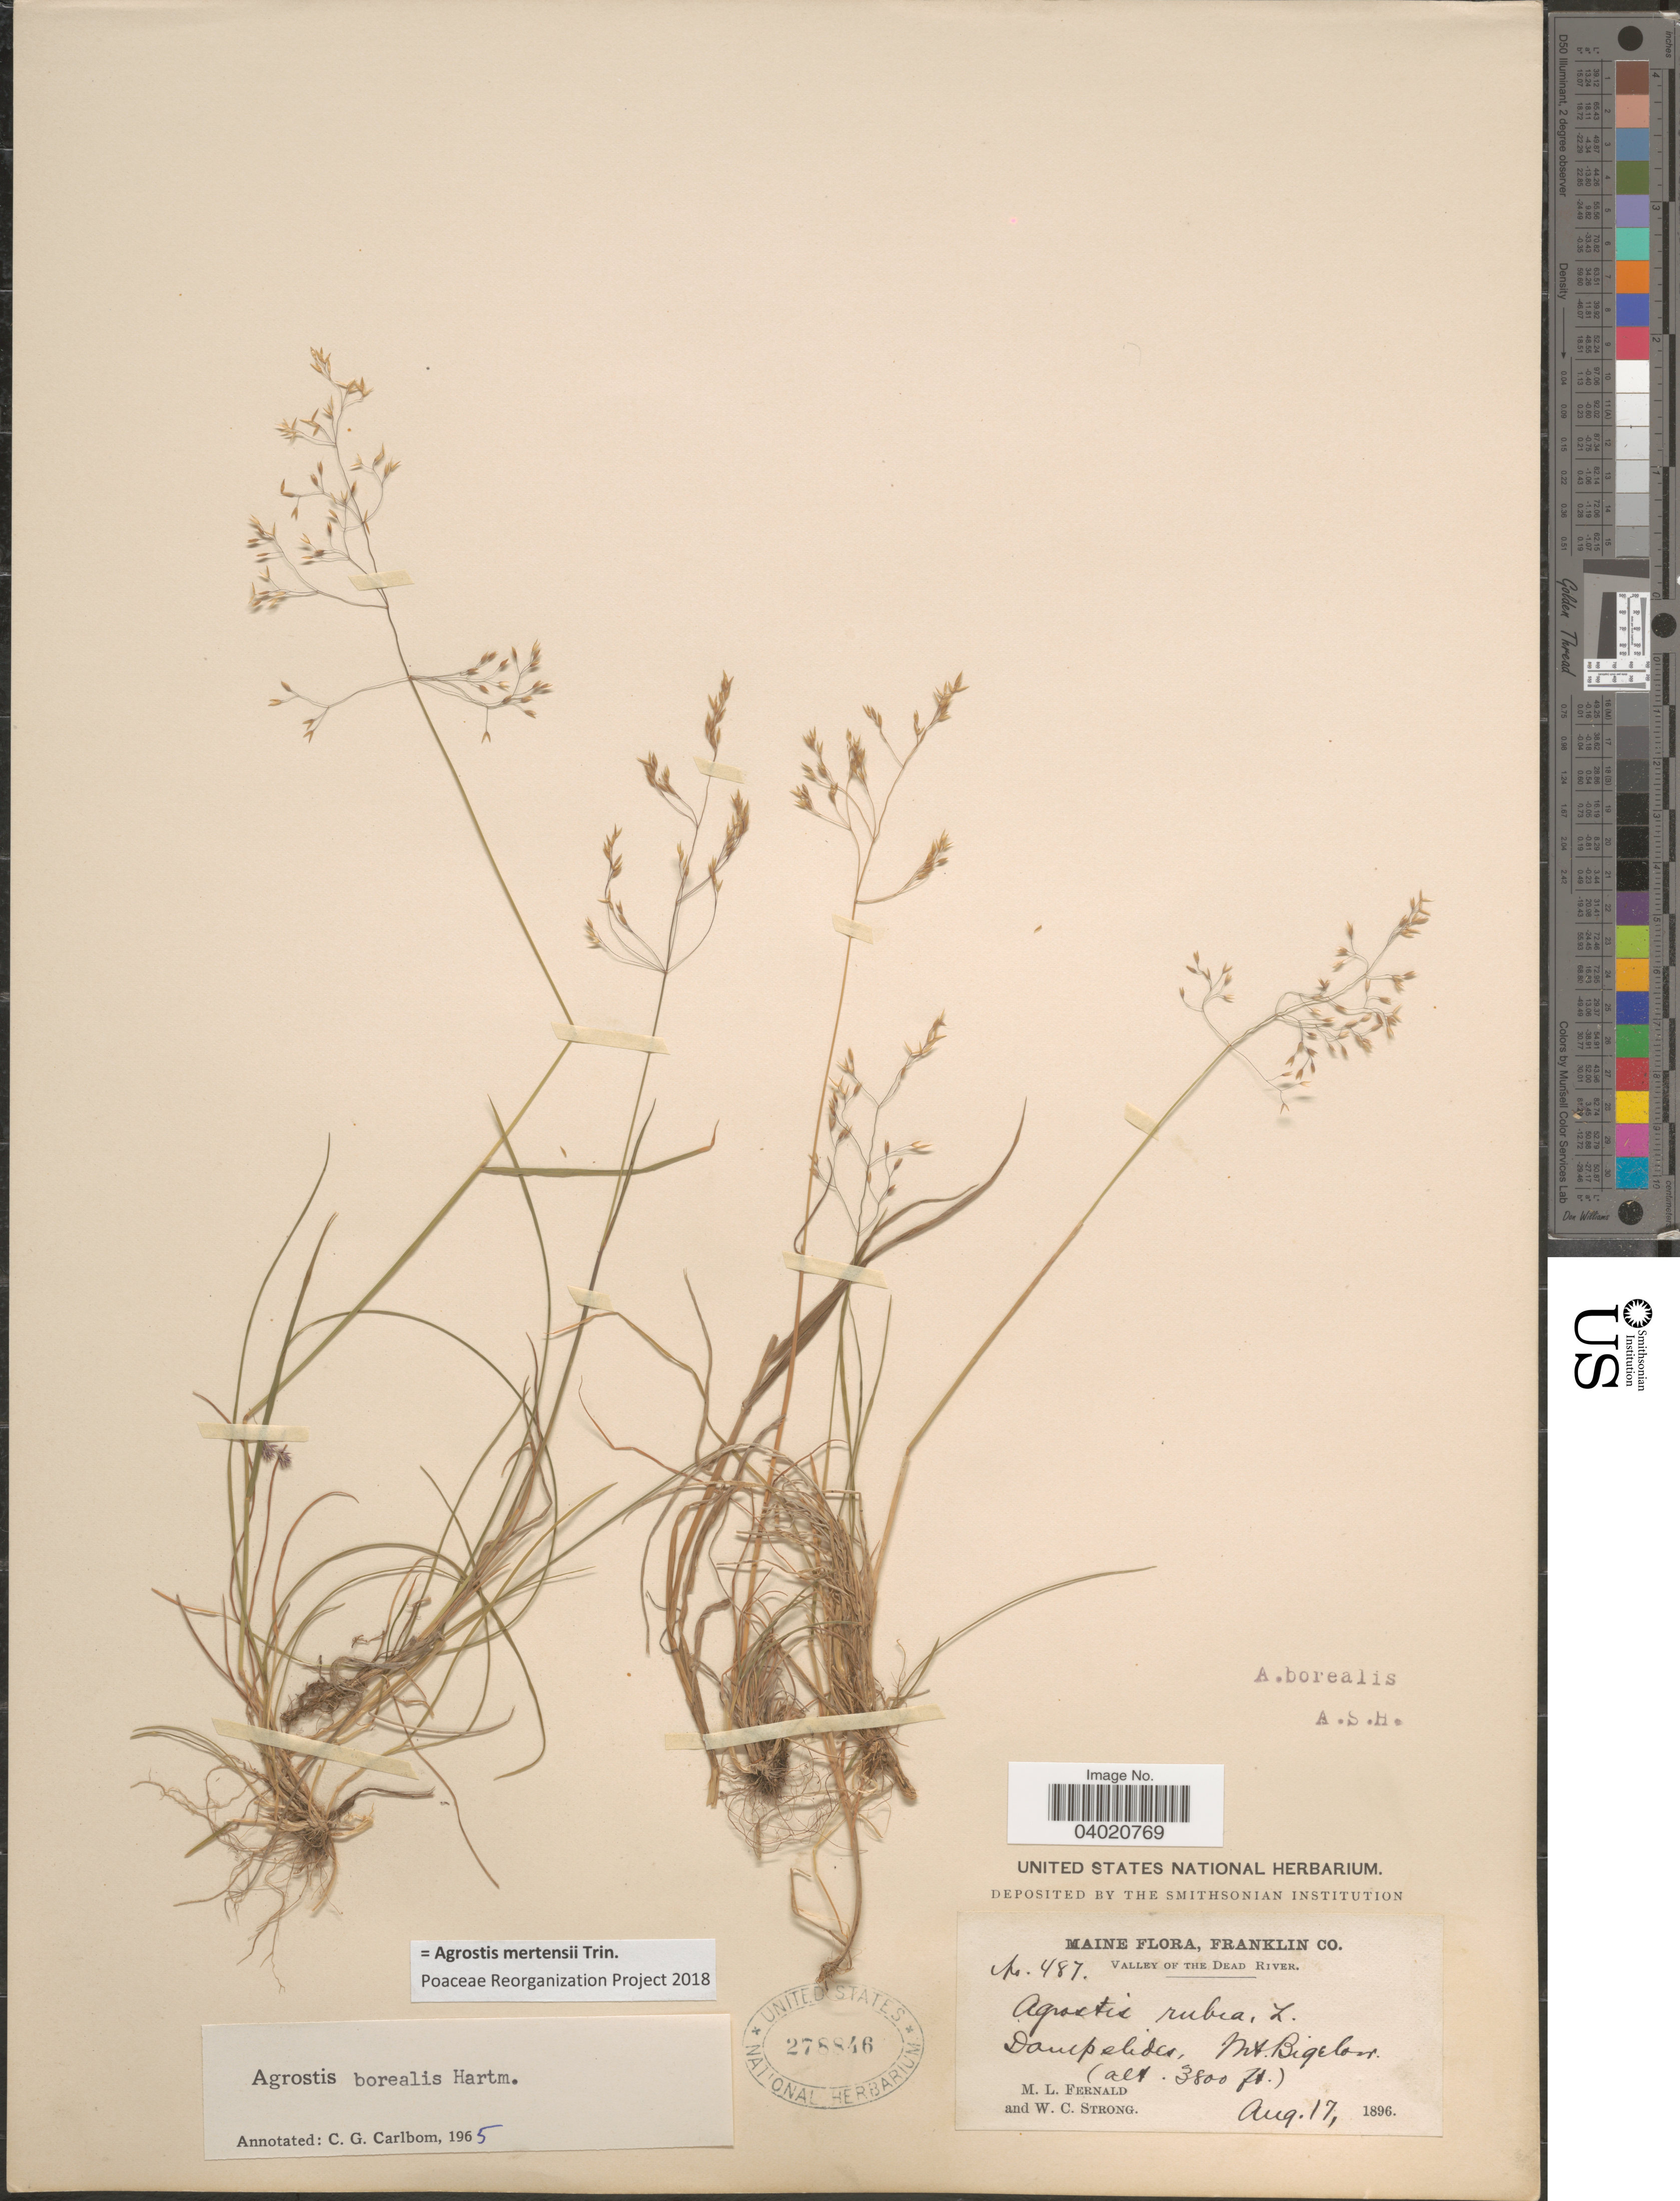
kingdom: Plantae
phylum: Tracheophyta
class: Liliopsida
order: Poales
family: Poaceae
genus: Agrostis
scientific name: Agrostis mertensii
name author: Trin.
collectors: M. L. Fernald & W. C. Strong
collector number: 487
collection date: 1896-08-17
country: United States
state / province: Maine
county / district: Franklin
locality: Valley of the Dead River. Damp slides, Mt. Bigelow.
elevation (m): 1158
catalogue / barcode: US 278846